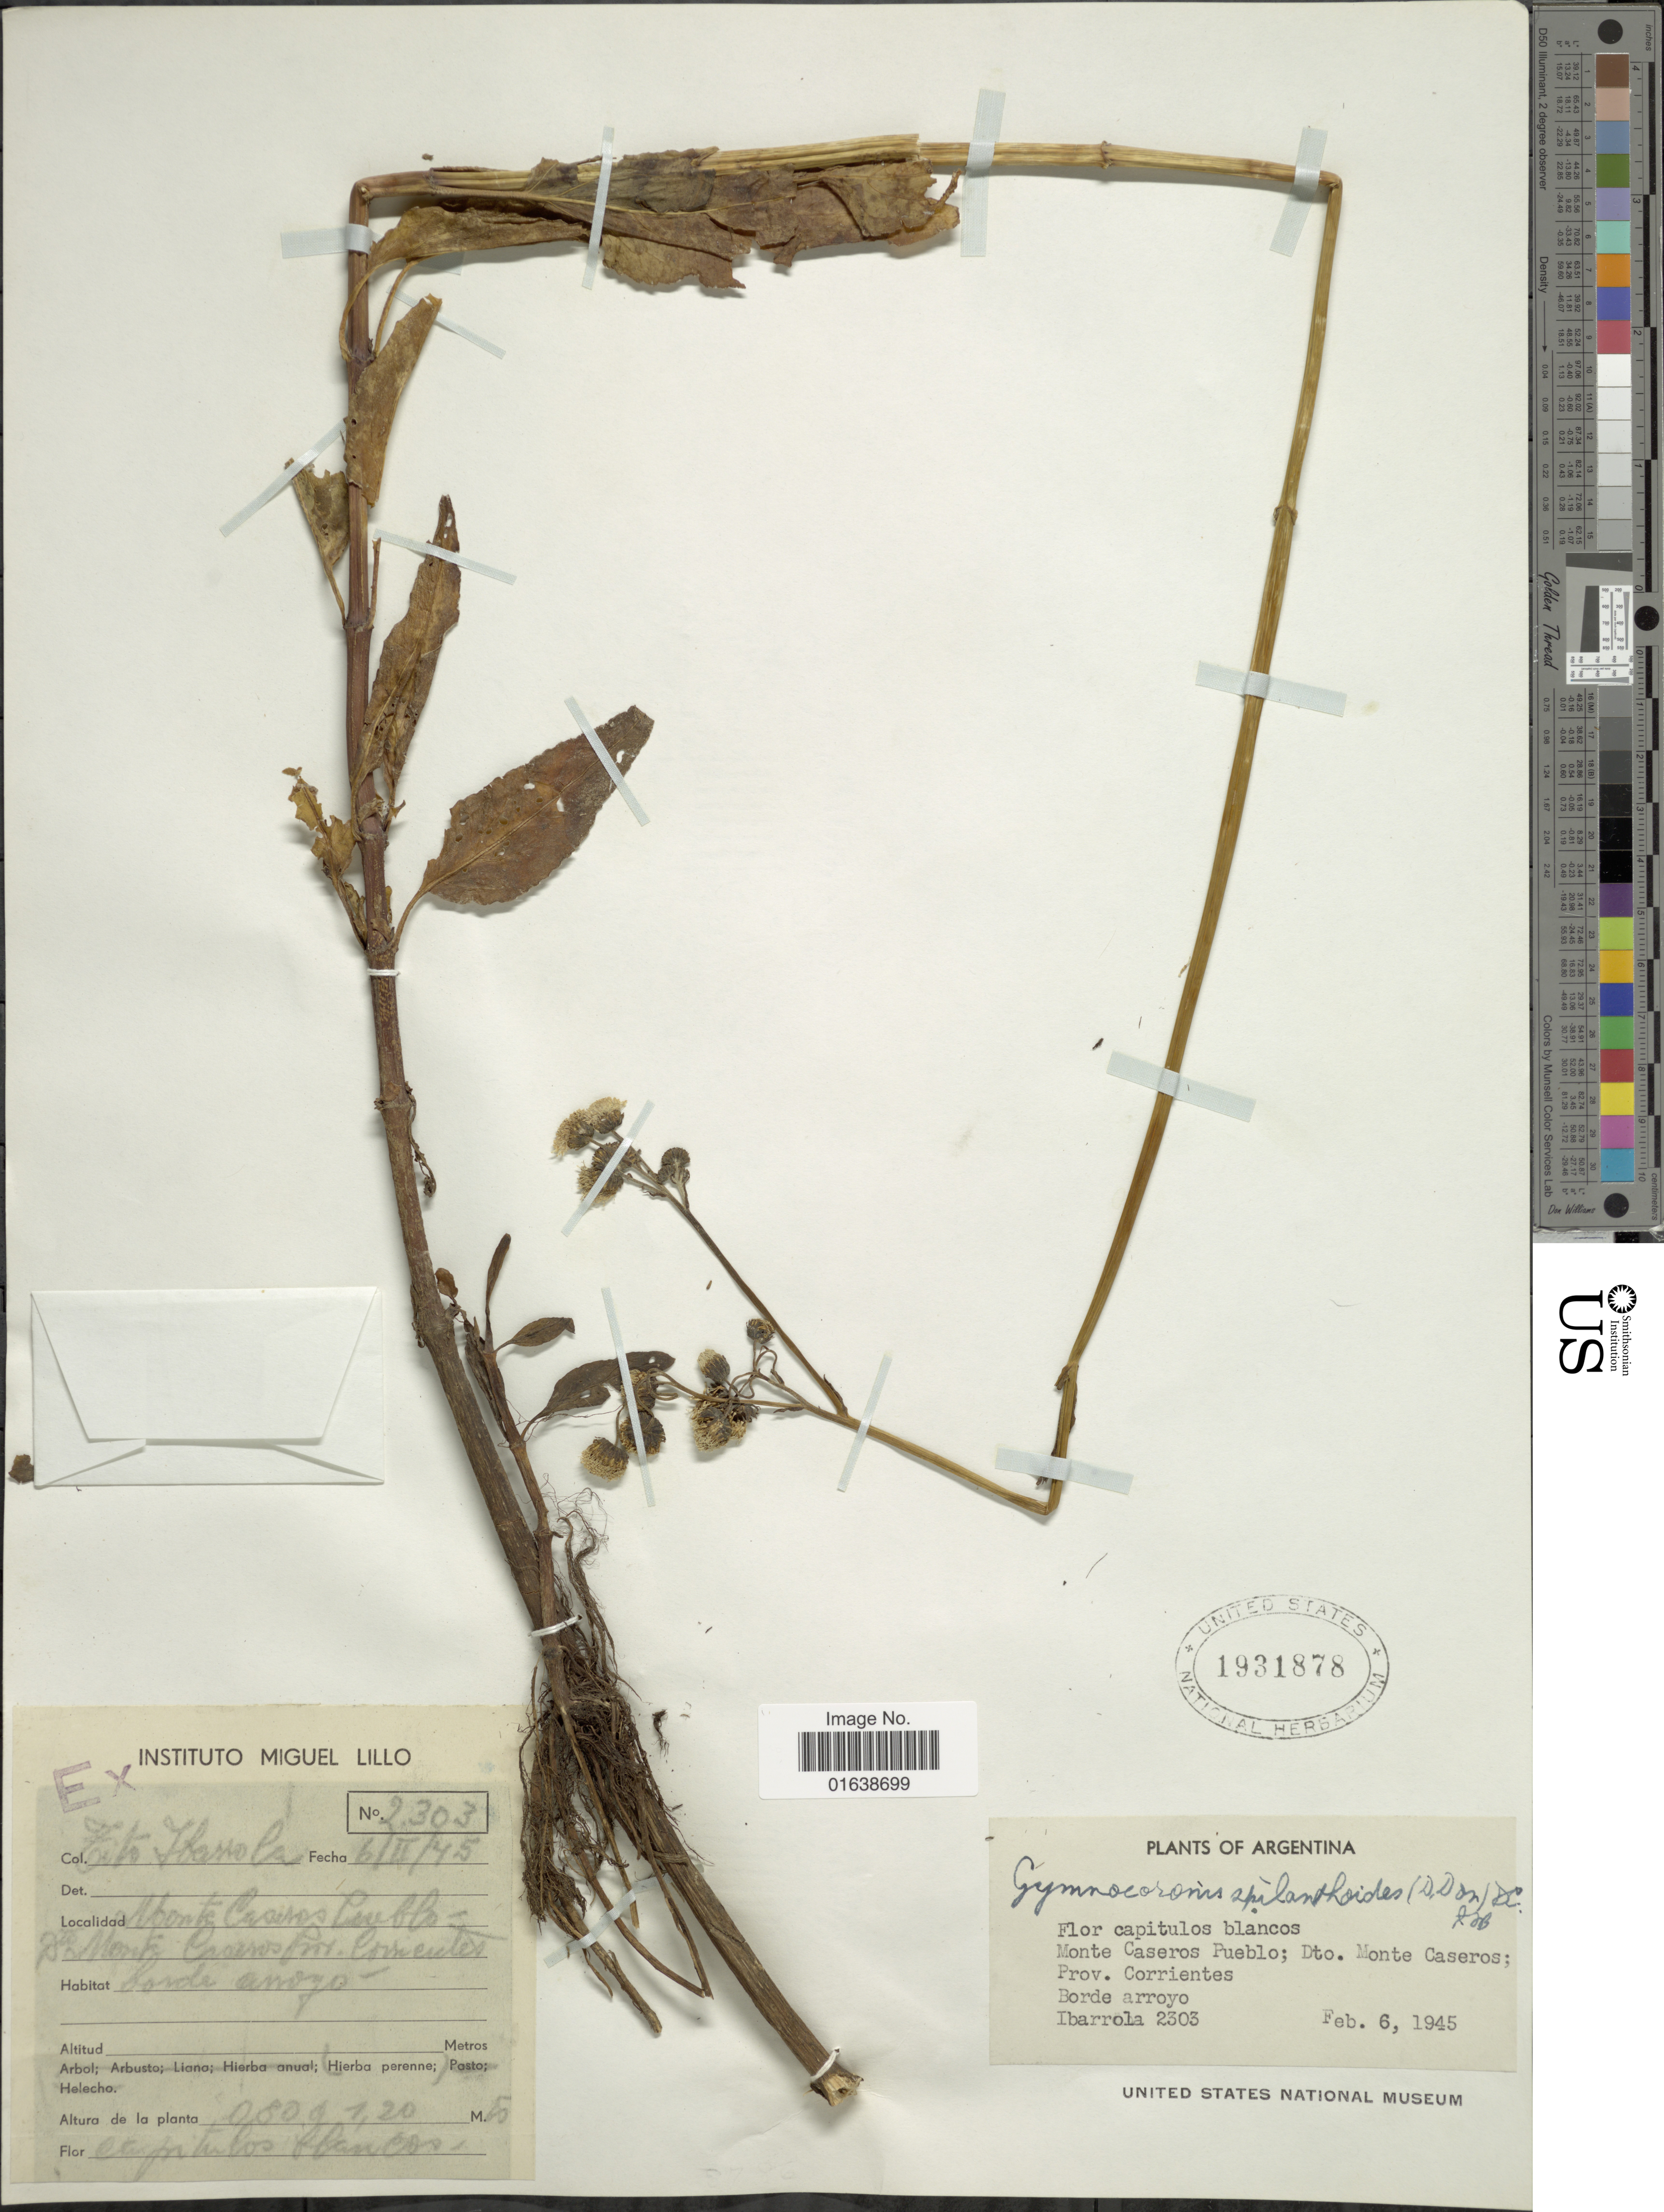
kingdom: Plantae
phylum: Tracheophyta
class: Magnoliopsida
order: Asterales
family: Asteraceae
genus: Gymnocoronis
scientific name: Gymnocoronis spilanthoides var. subcordata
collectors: C. Ibarrola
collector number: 2303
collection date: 1945-02-06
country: Argentina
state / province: Corrientes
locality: Argentina. Monte Caseros Pueblo; Dto. Monte Casero. Prov. Corrientes. Borde arroyo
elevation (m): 80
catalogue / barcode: US 1931878